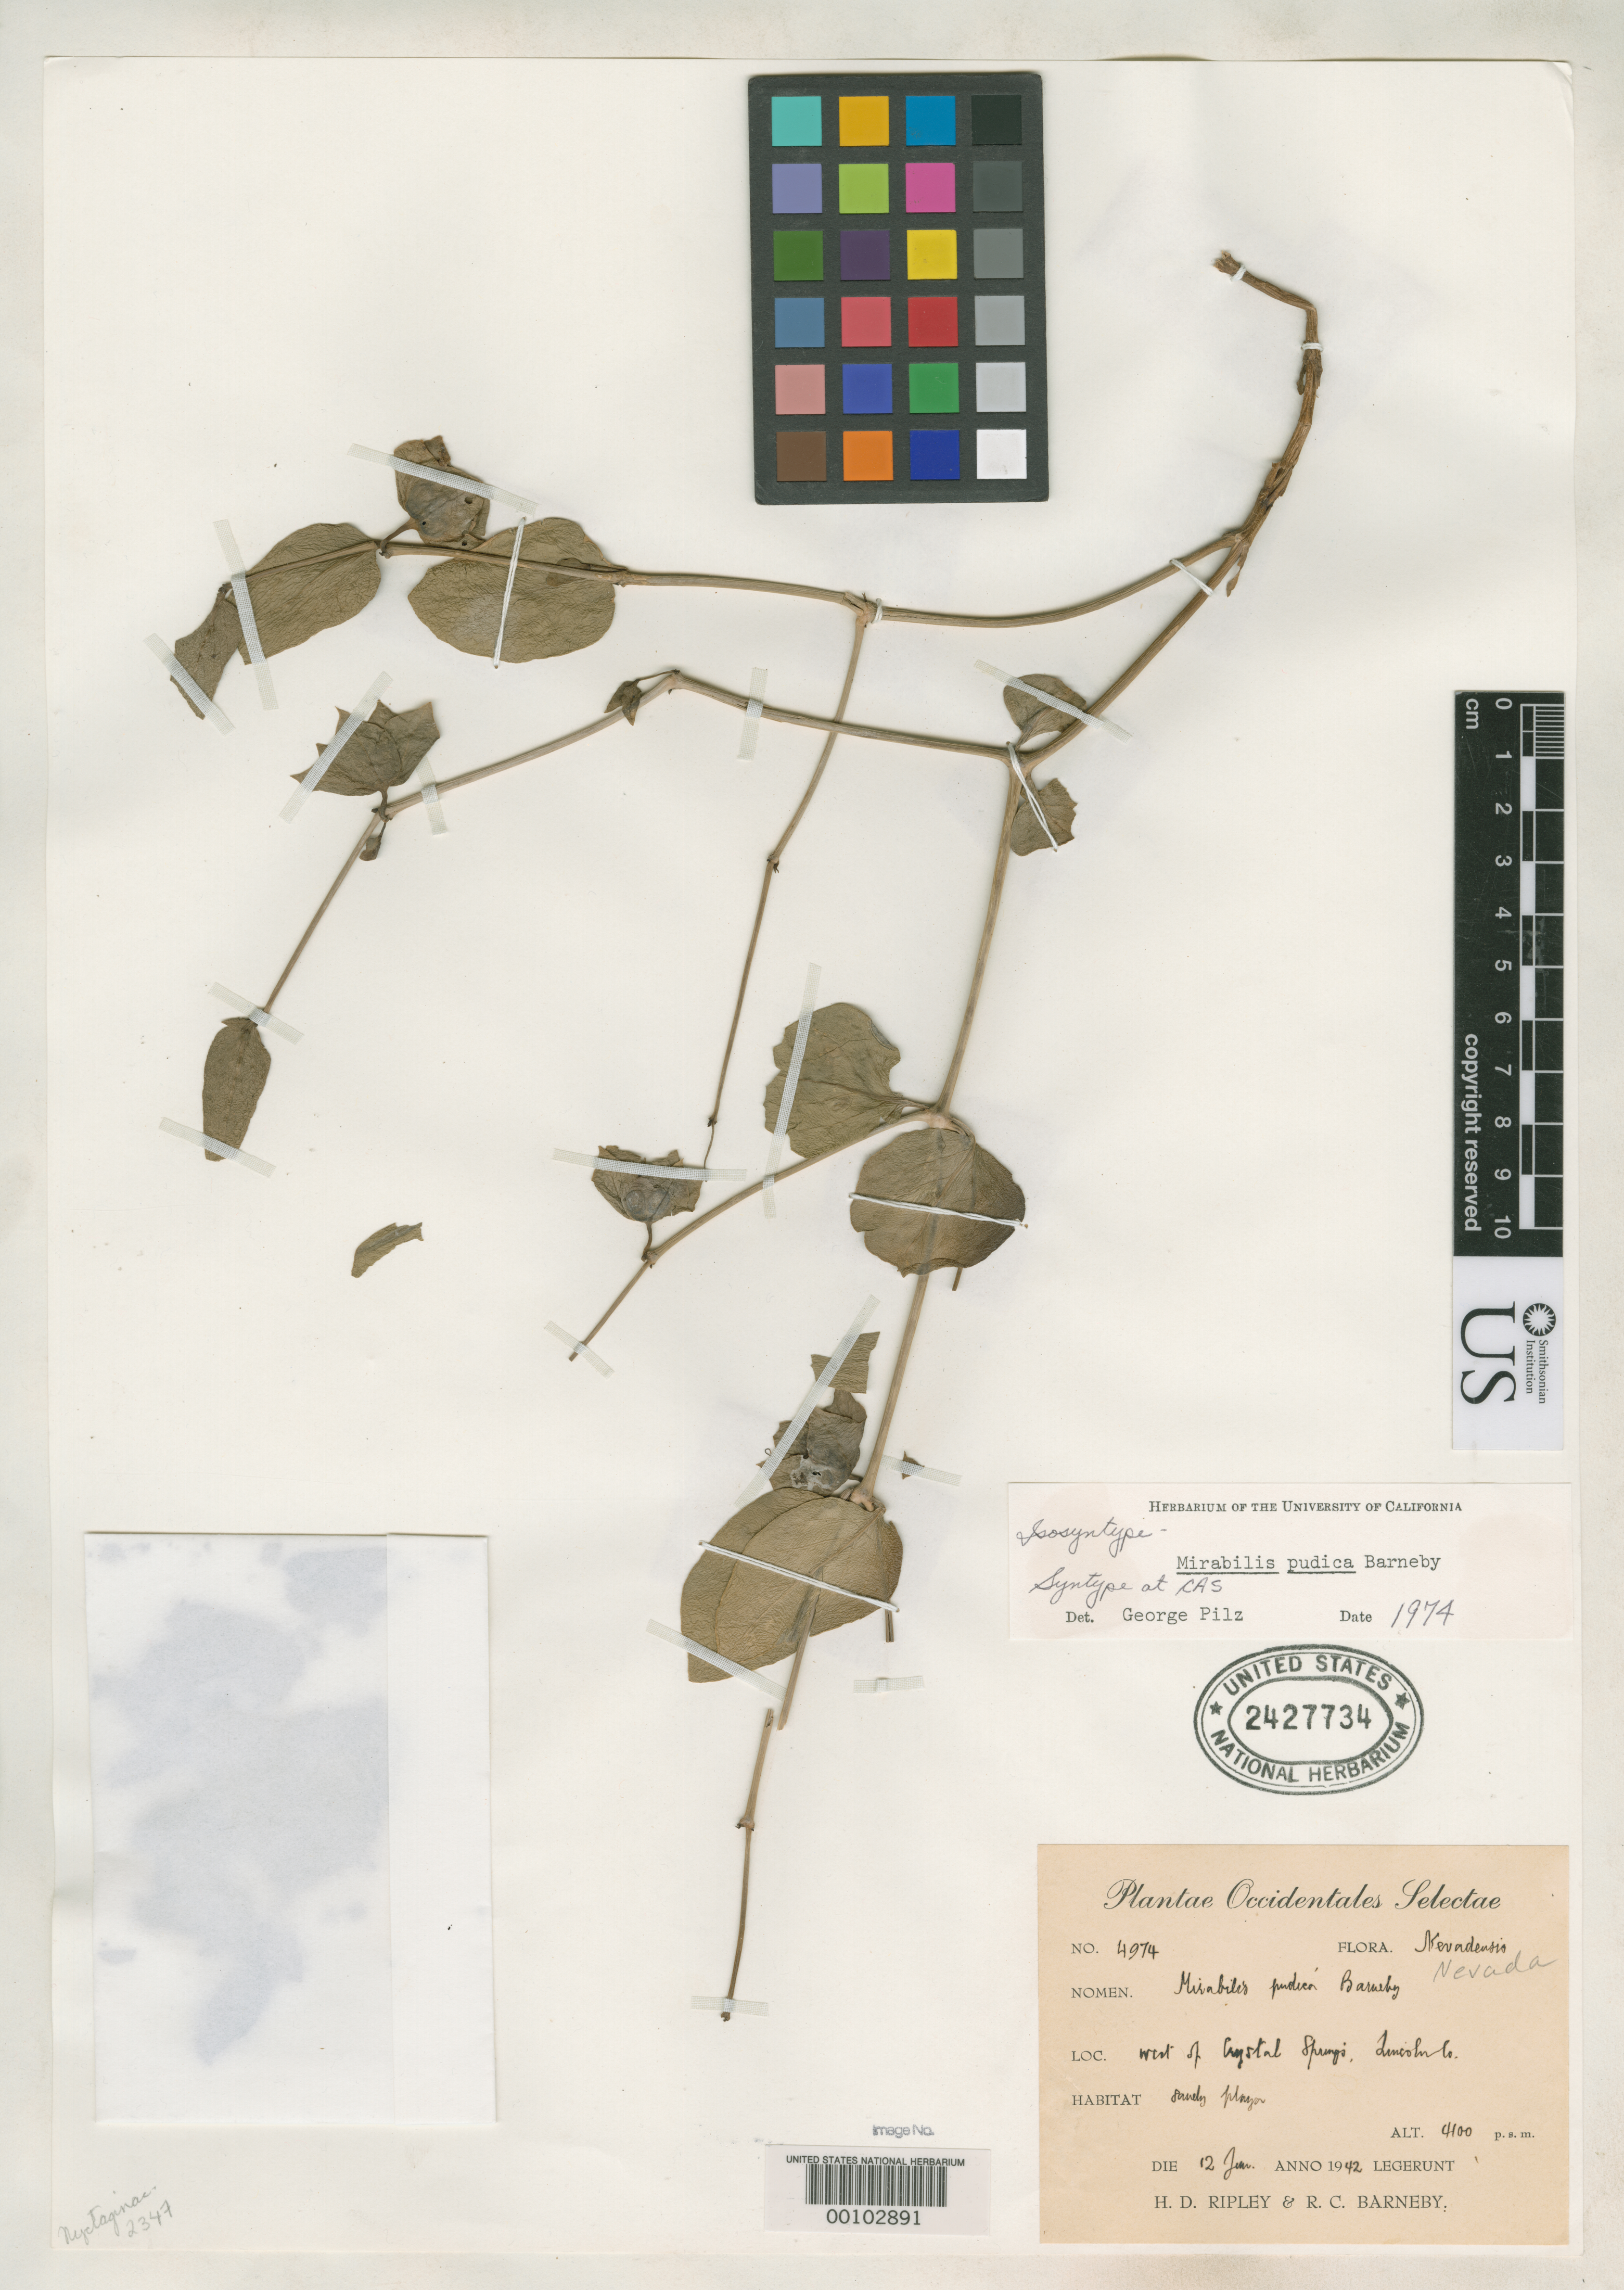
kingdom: Plantae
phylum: Tracheophyta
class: Magnoliopsida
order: Caryophyllales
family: Nyctaginaceae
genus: Mirabilis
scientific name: Mirabilis pudica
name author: Barneby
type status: Isotype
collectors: H. Ripley & R. C. Barneby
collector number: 4974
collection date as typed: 12 Jun 1942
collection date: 1942-06-12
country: United States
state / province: Nevada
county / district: Lincoln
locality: West of Crystal Springs.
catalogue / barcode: US 2427734